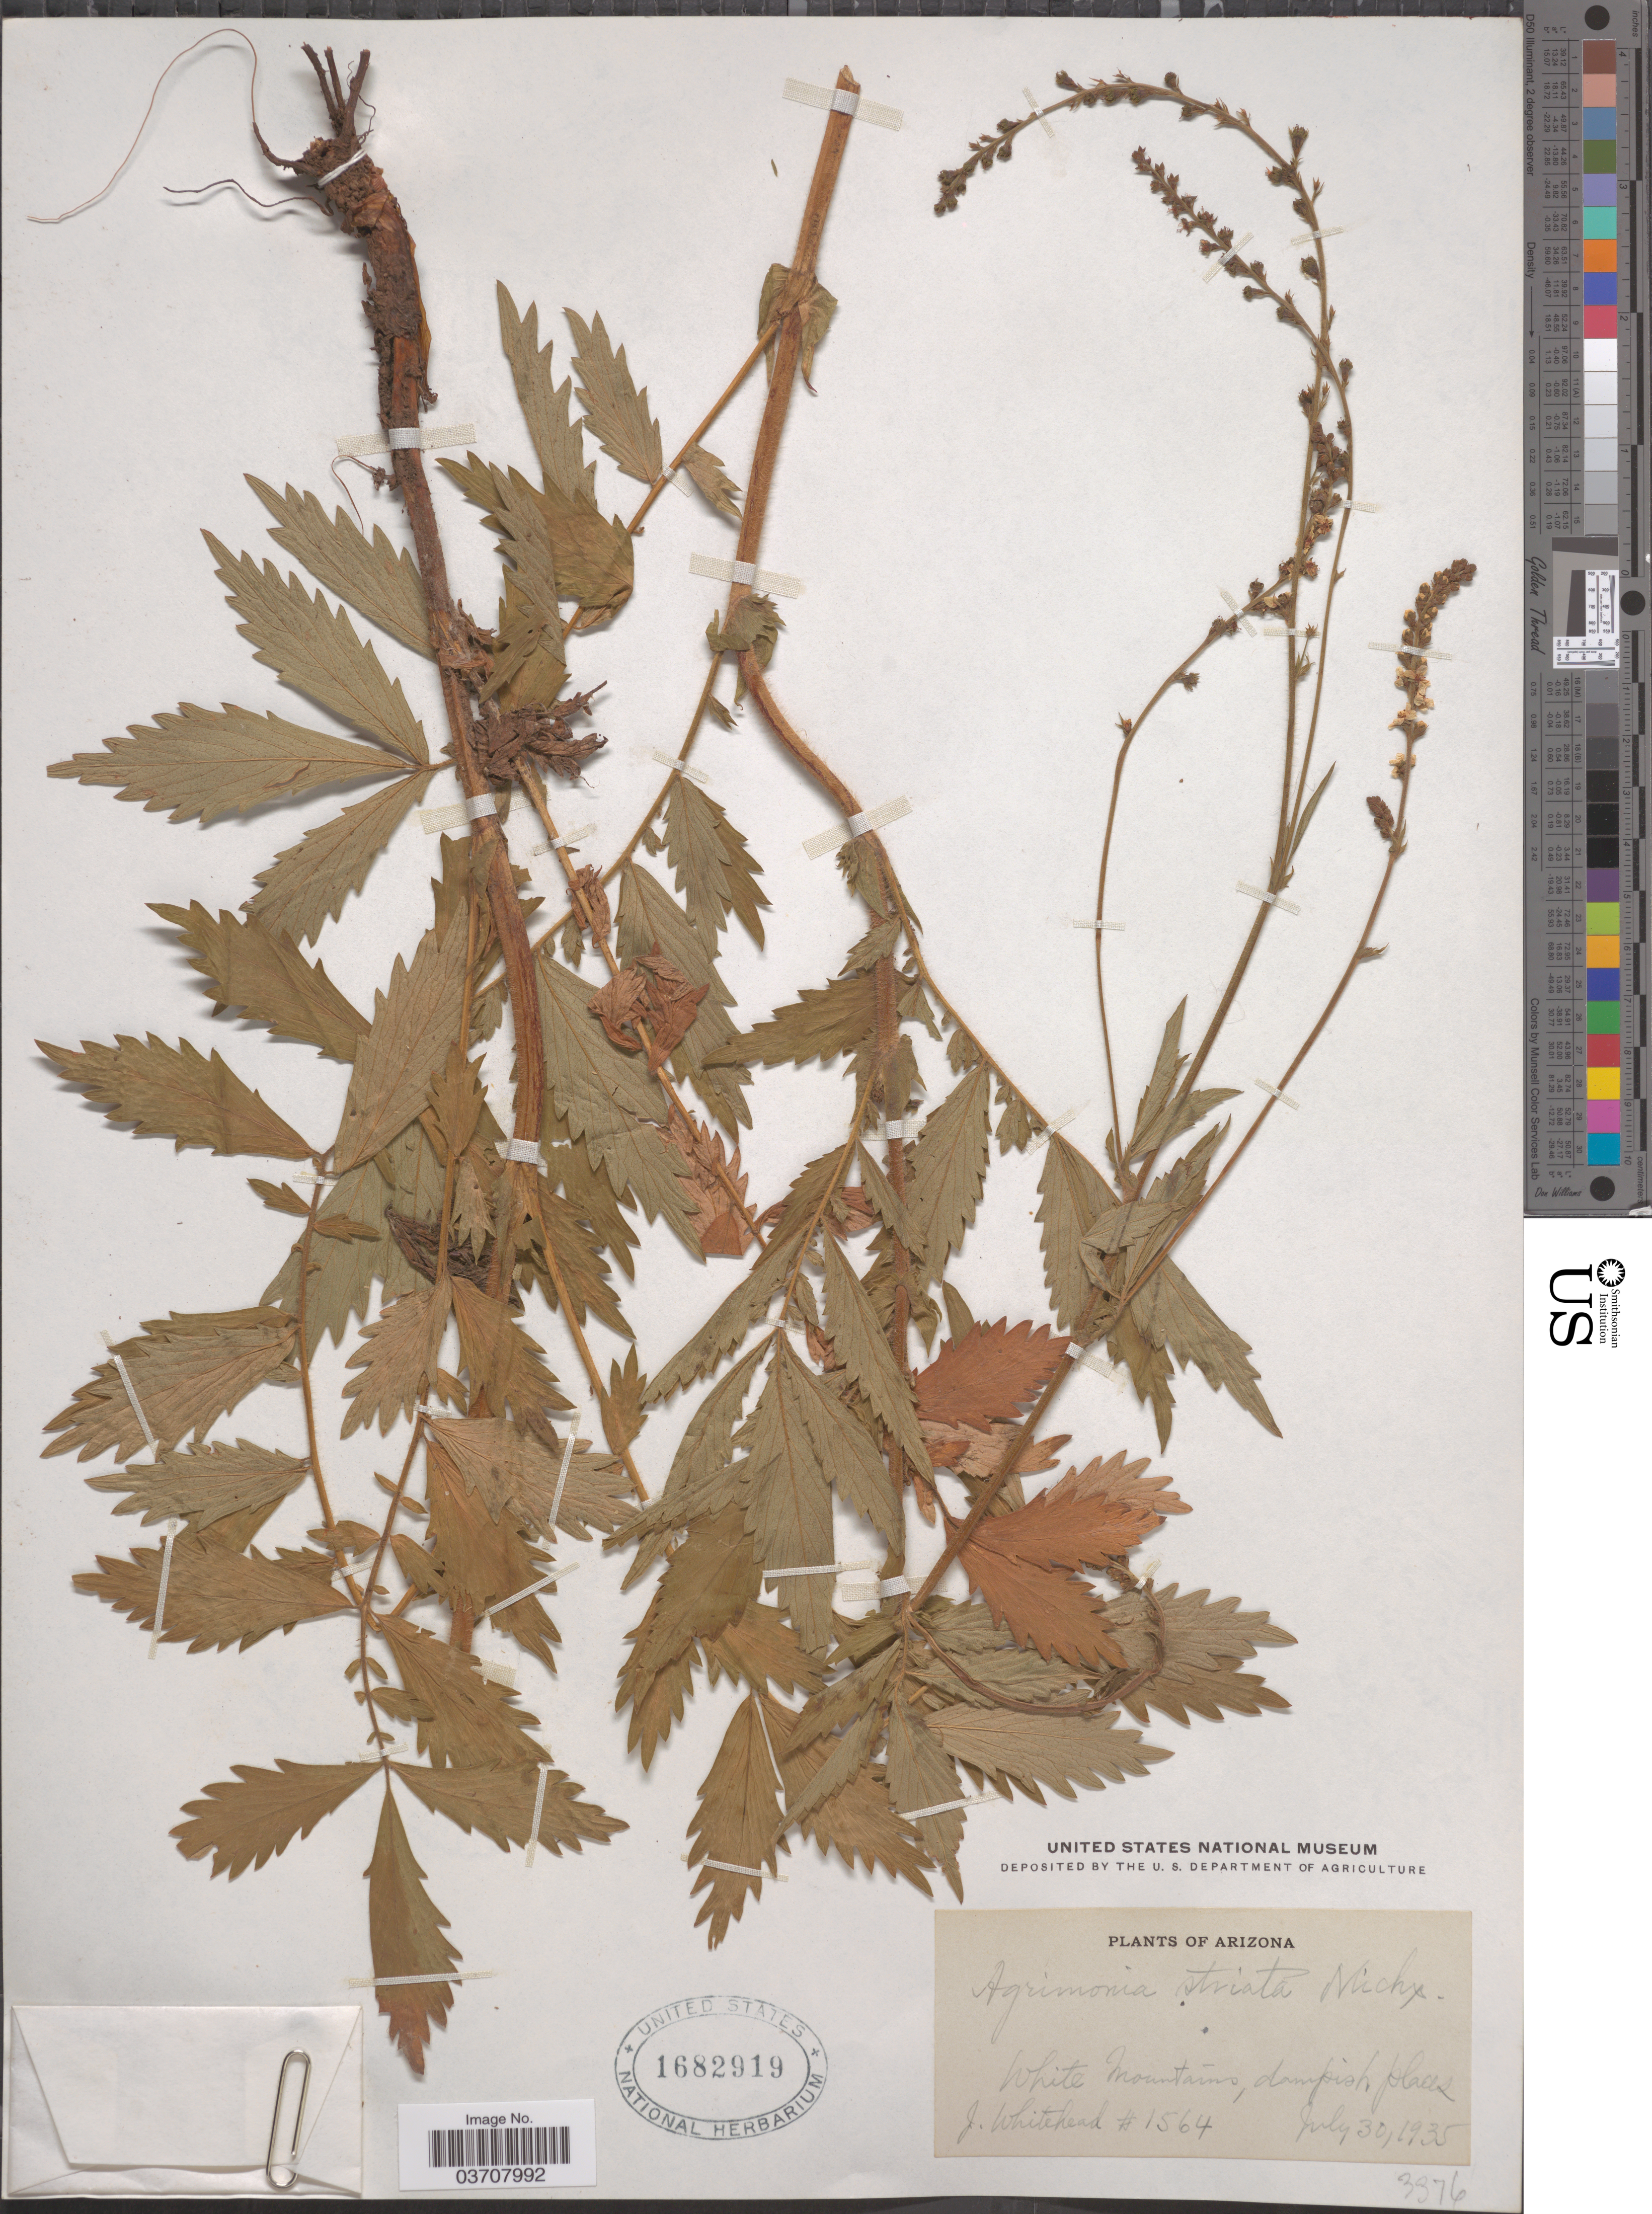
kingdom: Plantae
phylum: Tracheophyta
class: Magnoliopsida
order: Rosales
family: Rosaceae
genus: Agrimonia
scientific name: Agrimonia striata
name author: Michx.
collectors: J. Whitehead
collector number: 1564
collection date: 1935-07-30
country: United States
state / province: Arizona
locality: White Mountains.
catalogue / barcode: US 1682919